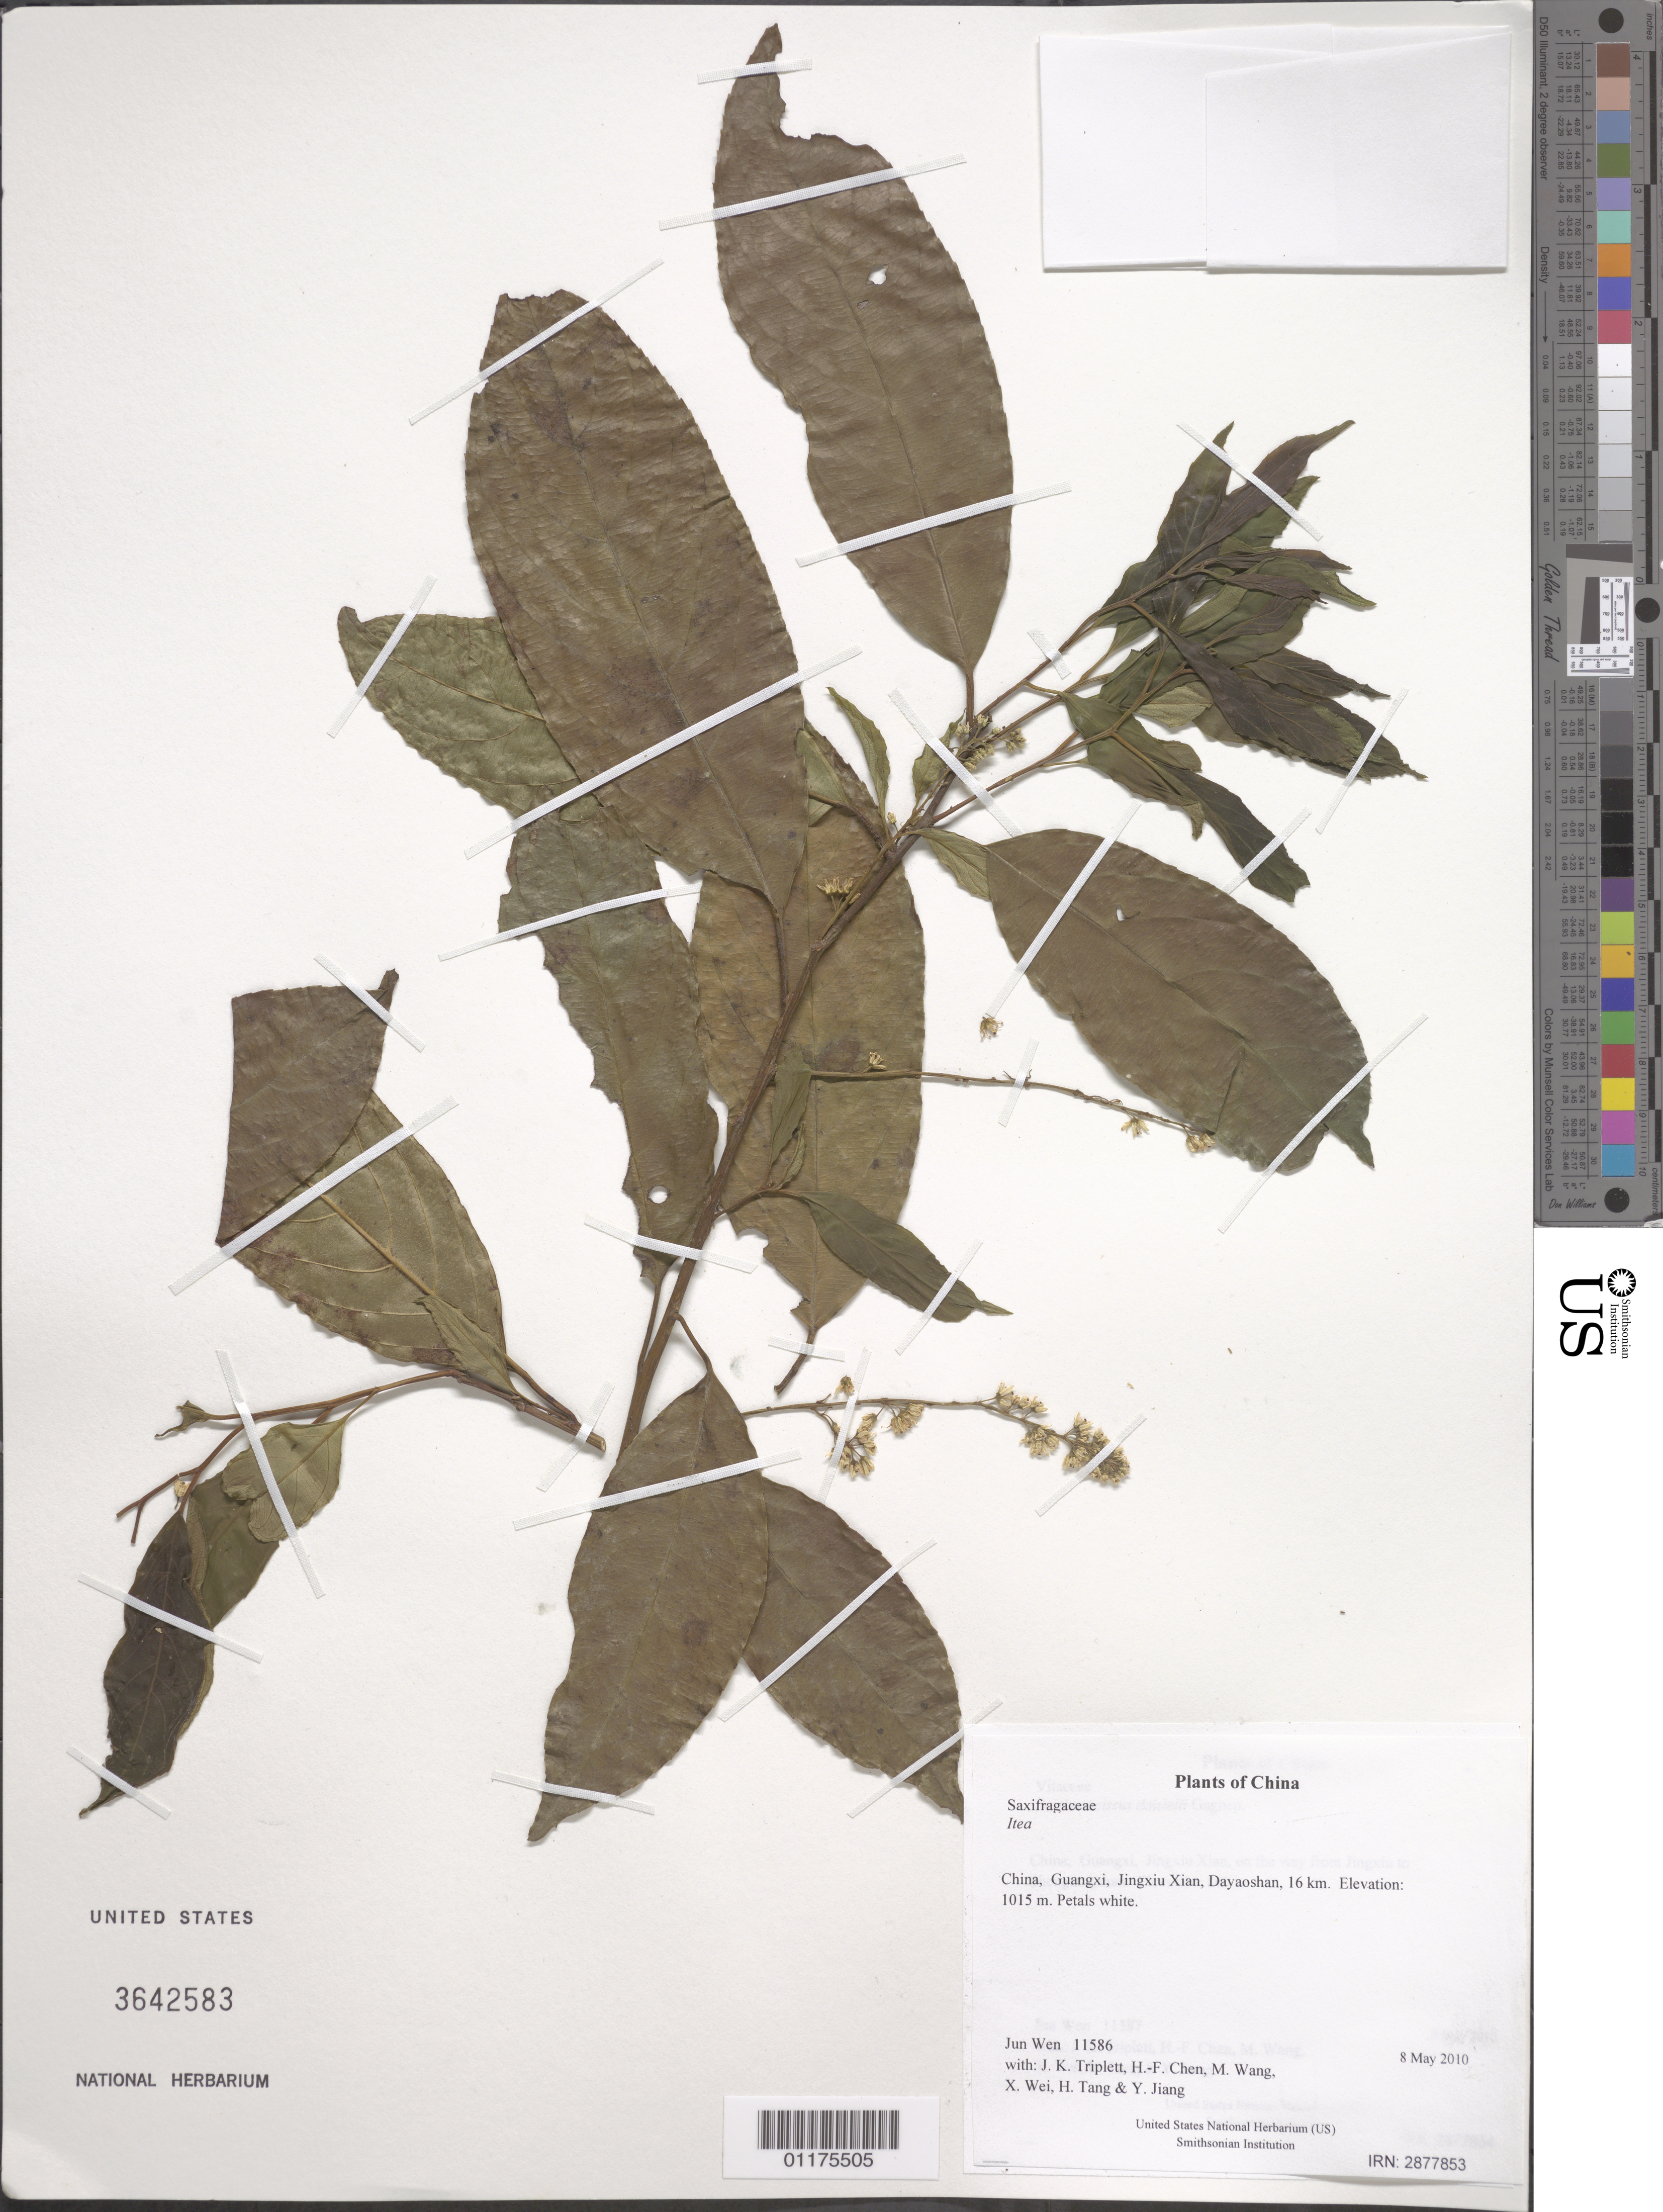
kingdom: Plantae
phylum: Tracheophyta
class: Magnoliopsida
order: Saxifragales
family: Iteaceae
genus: Itea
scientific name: Itea sp.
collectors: J. Wen, J. K. Triplett, H.-F. Chen, M. Wang, X. Wei, H. Tang & Y. Jiang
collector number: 11586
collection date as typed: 8 May 2010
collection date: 2010-05-08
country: China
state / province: Guangxi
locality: Jingxiu Xian, Dayaoshan, 16 km.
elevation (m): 1015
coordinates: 24 08.714 N, 110 14.355 E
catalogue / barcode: US 3642583